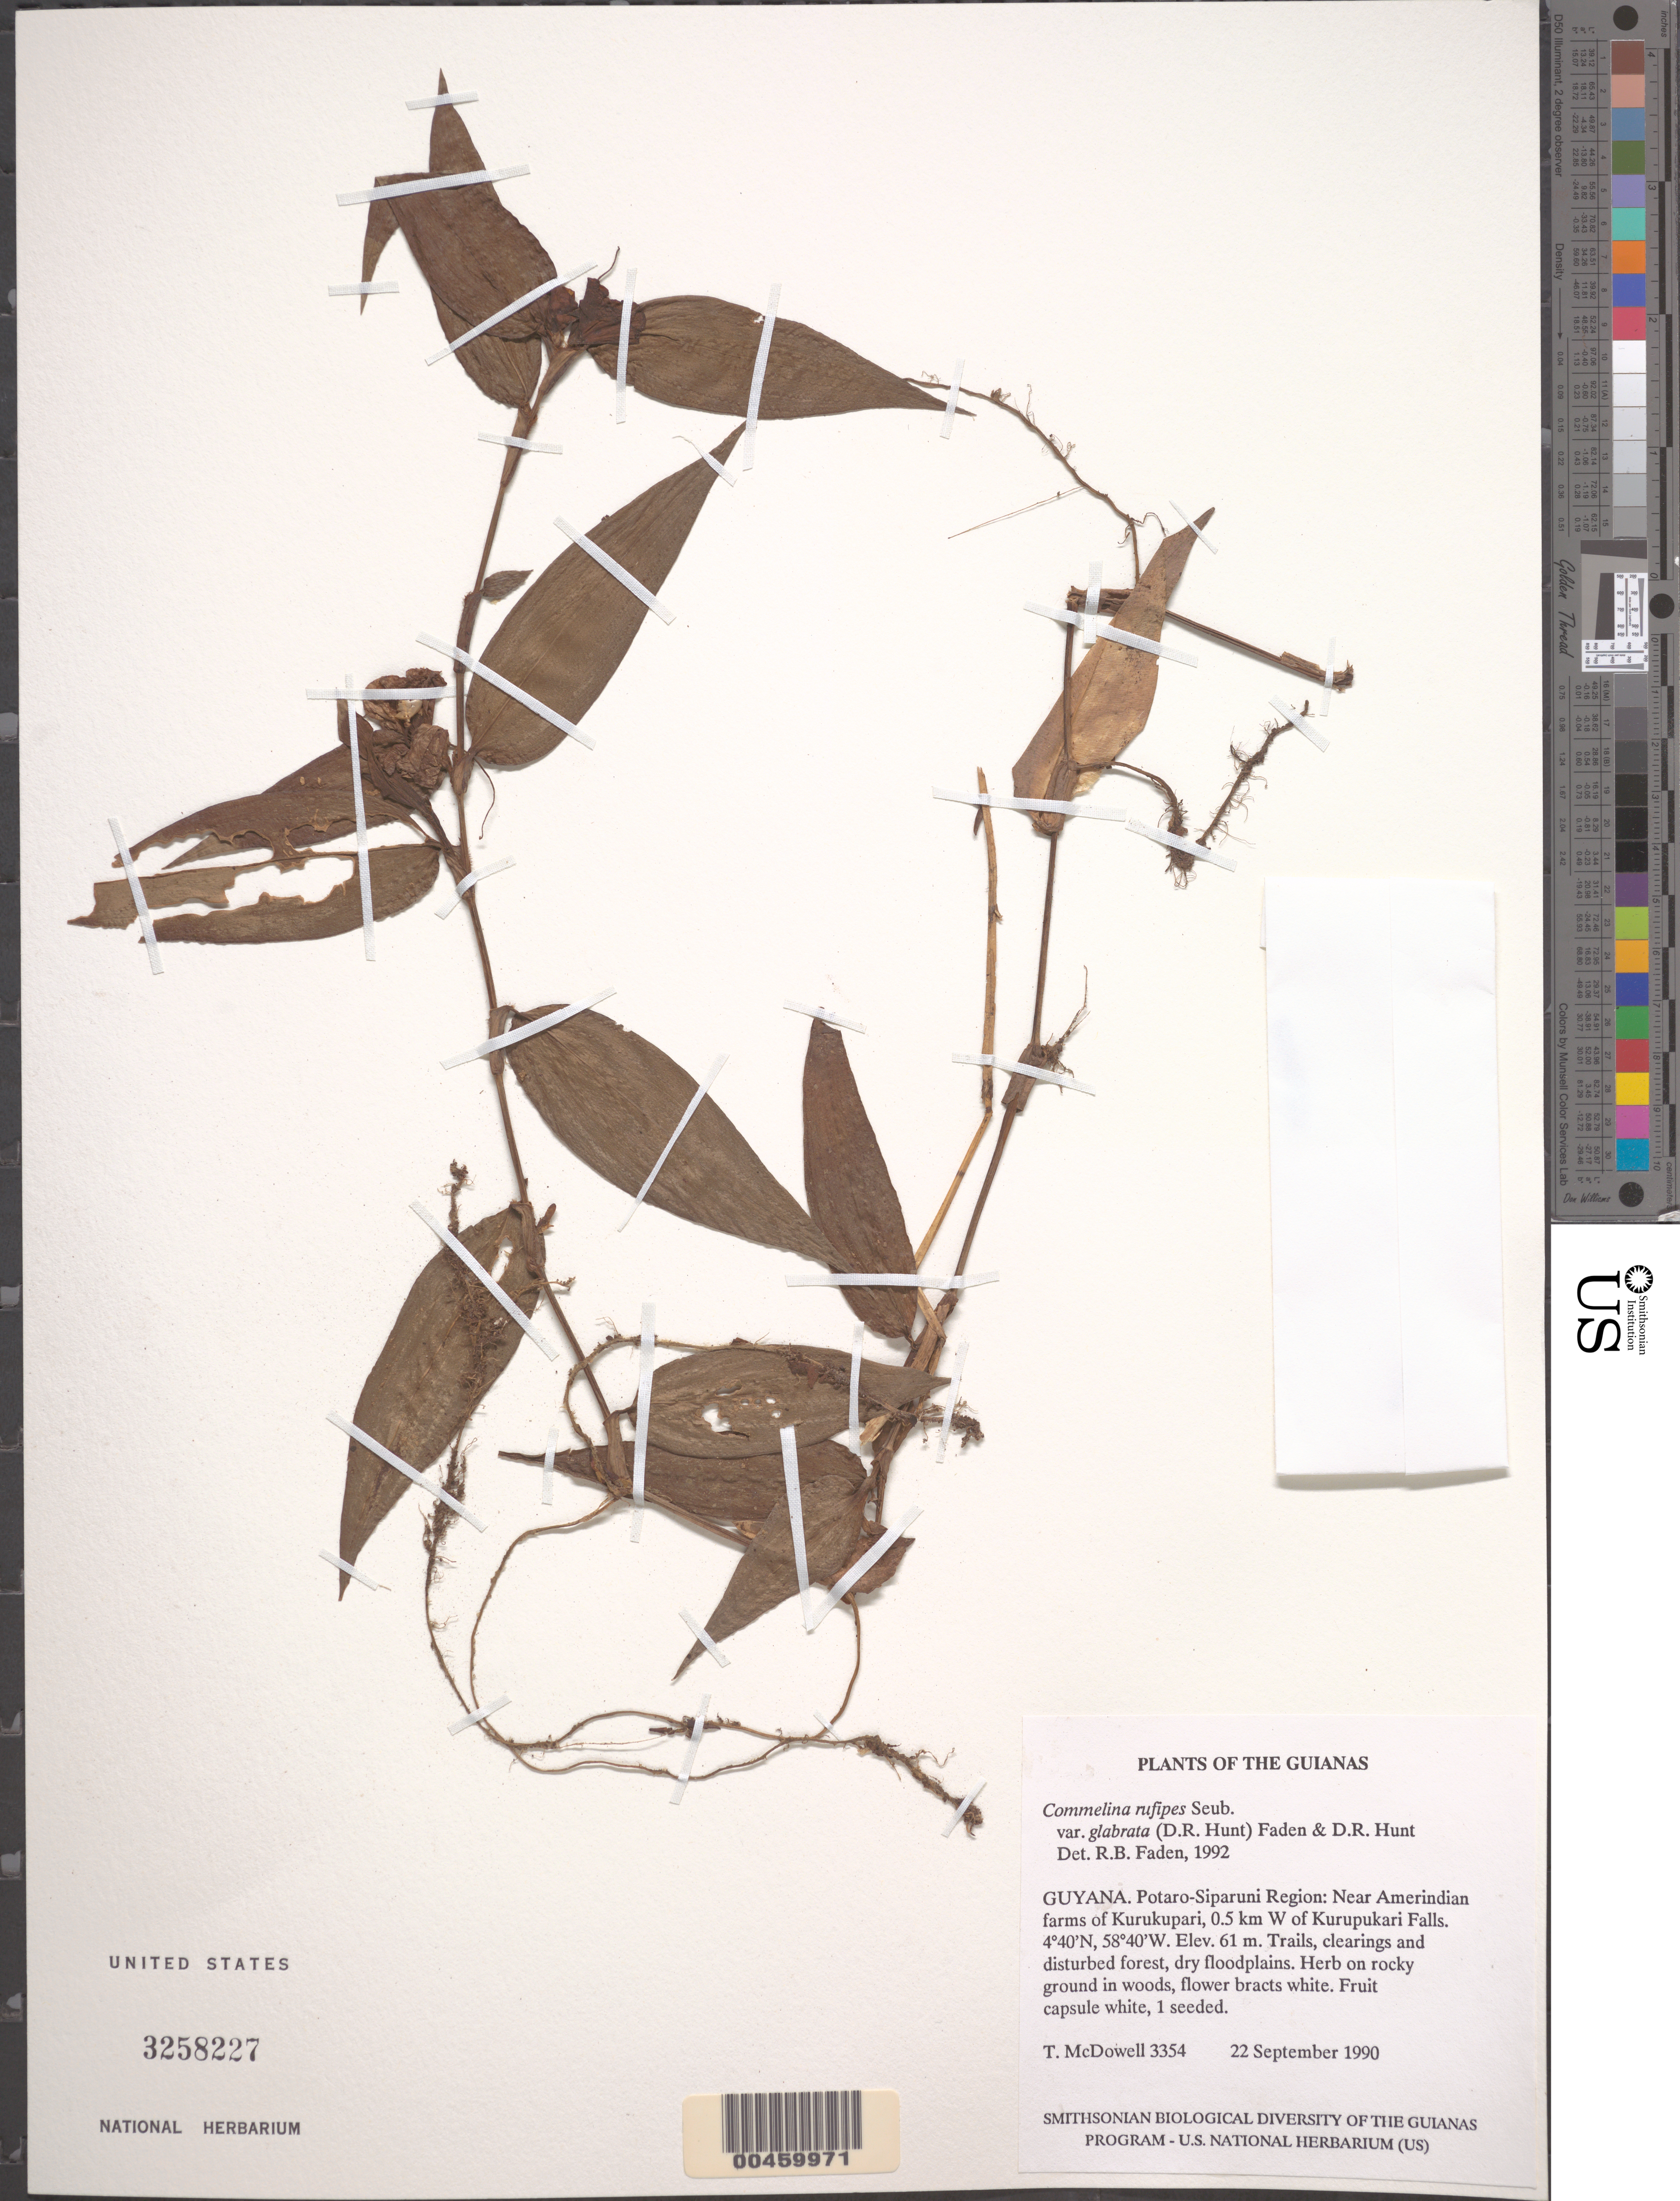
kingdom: Plantae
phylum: Tracheophyta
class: Liliopsida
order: Commelinales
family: Commelinaceae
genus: Commelina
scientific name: Commelina rufipes var. glabrata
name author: (D.R. Hunt) Faden & D.R. Hunt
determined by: Faden, Robert B., (US), Smithsonian Institution - National Museum of Natural History (UNITED STATES)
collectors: T. Mcdowell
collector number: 3354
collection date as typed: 22 Sep 1990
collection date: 1990-09-22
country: Guyana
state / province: Potaro-Siparuni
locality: Near amerindian, w of kurupukari falls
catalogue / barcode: US 3258227